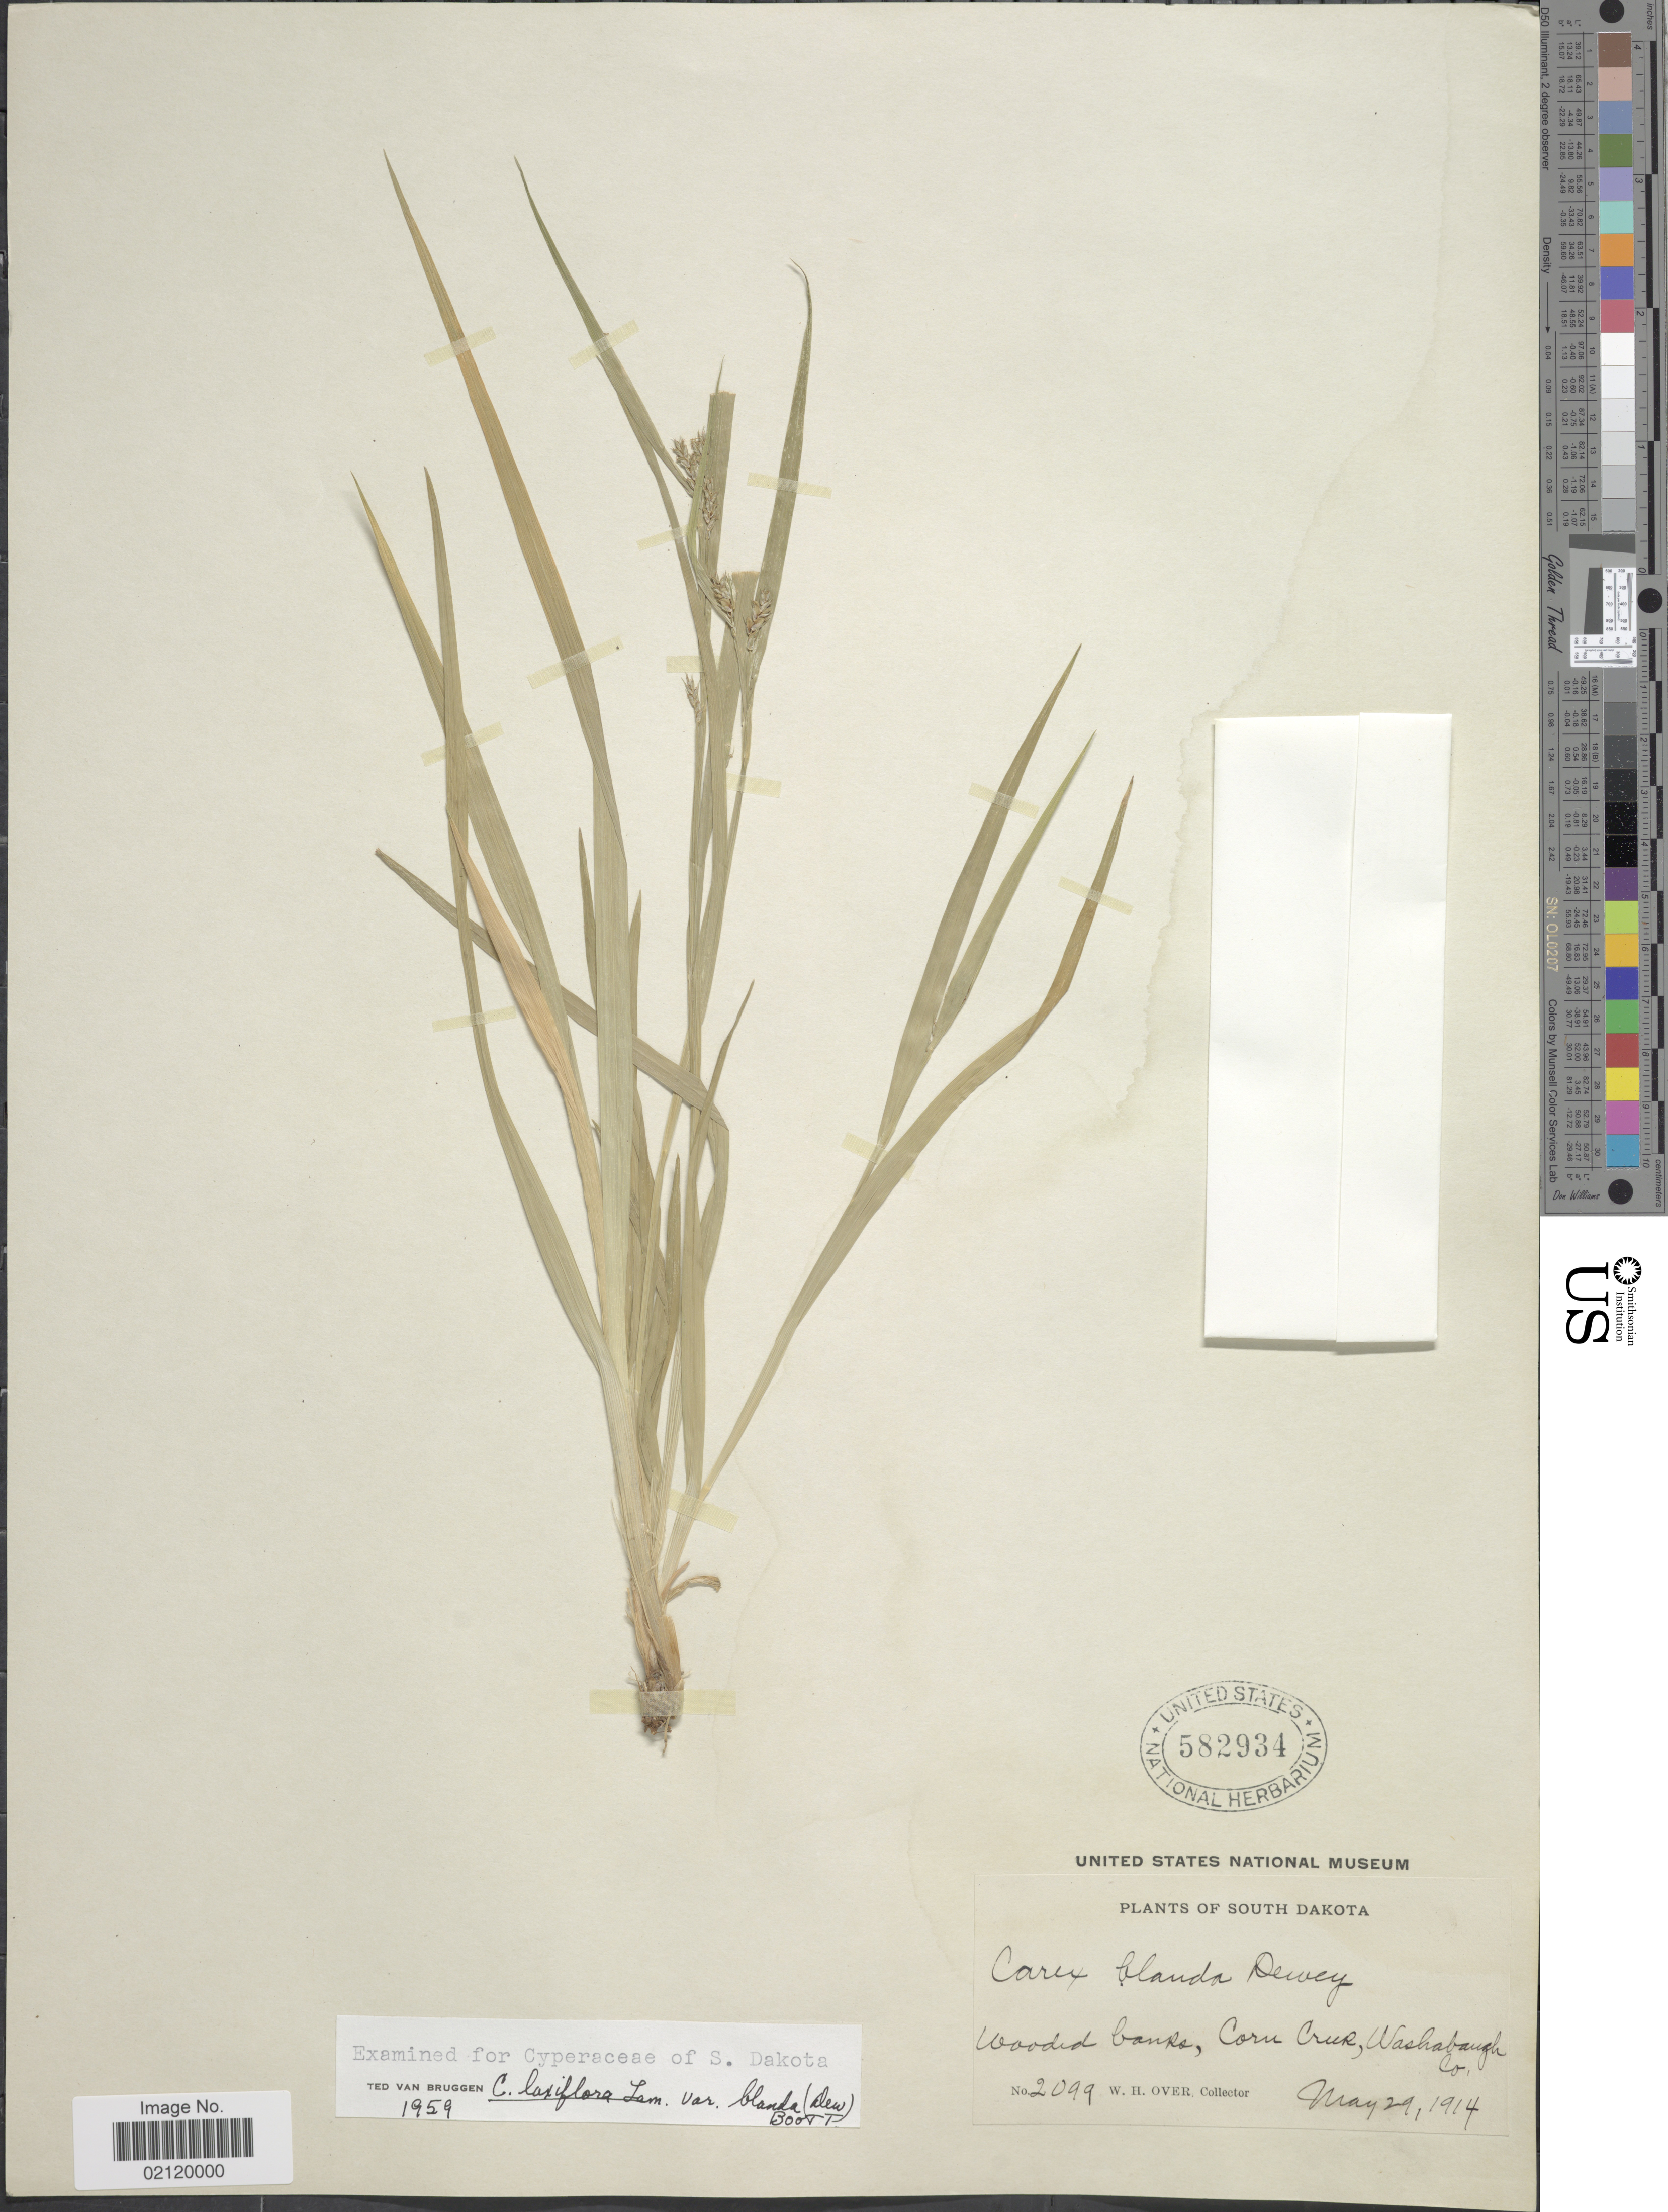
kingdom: Plantae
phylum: Tracheophyta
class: Liliopsida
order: Poales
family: Cyperaceae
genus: Carex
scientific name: Carex laxiflora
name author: Lam.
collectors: W. Over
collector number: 2099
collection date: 1914-05-29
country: United States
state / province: South Dakota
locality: Wooded banks, Corn Creek, Washabaugh Co.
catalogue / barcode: US 582934